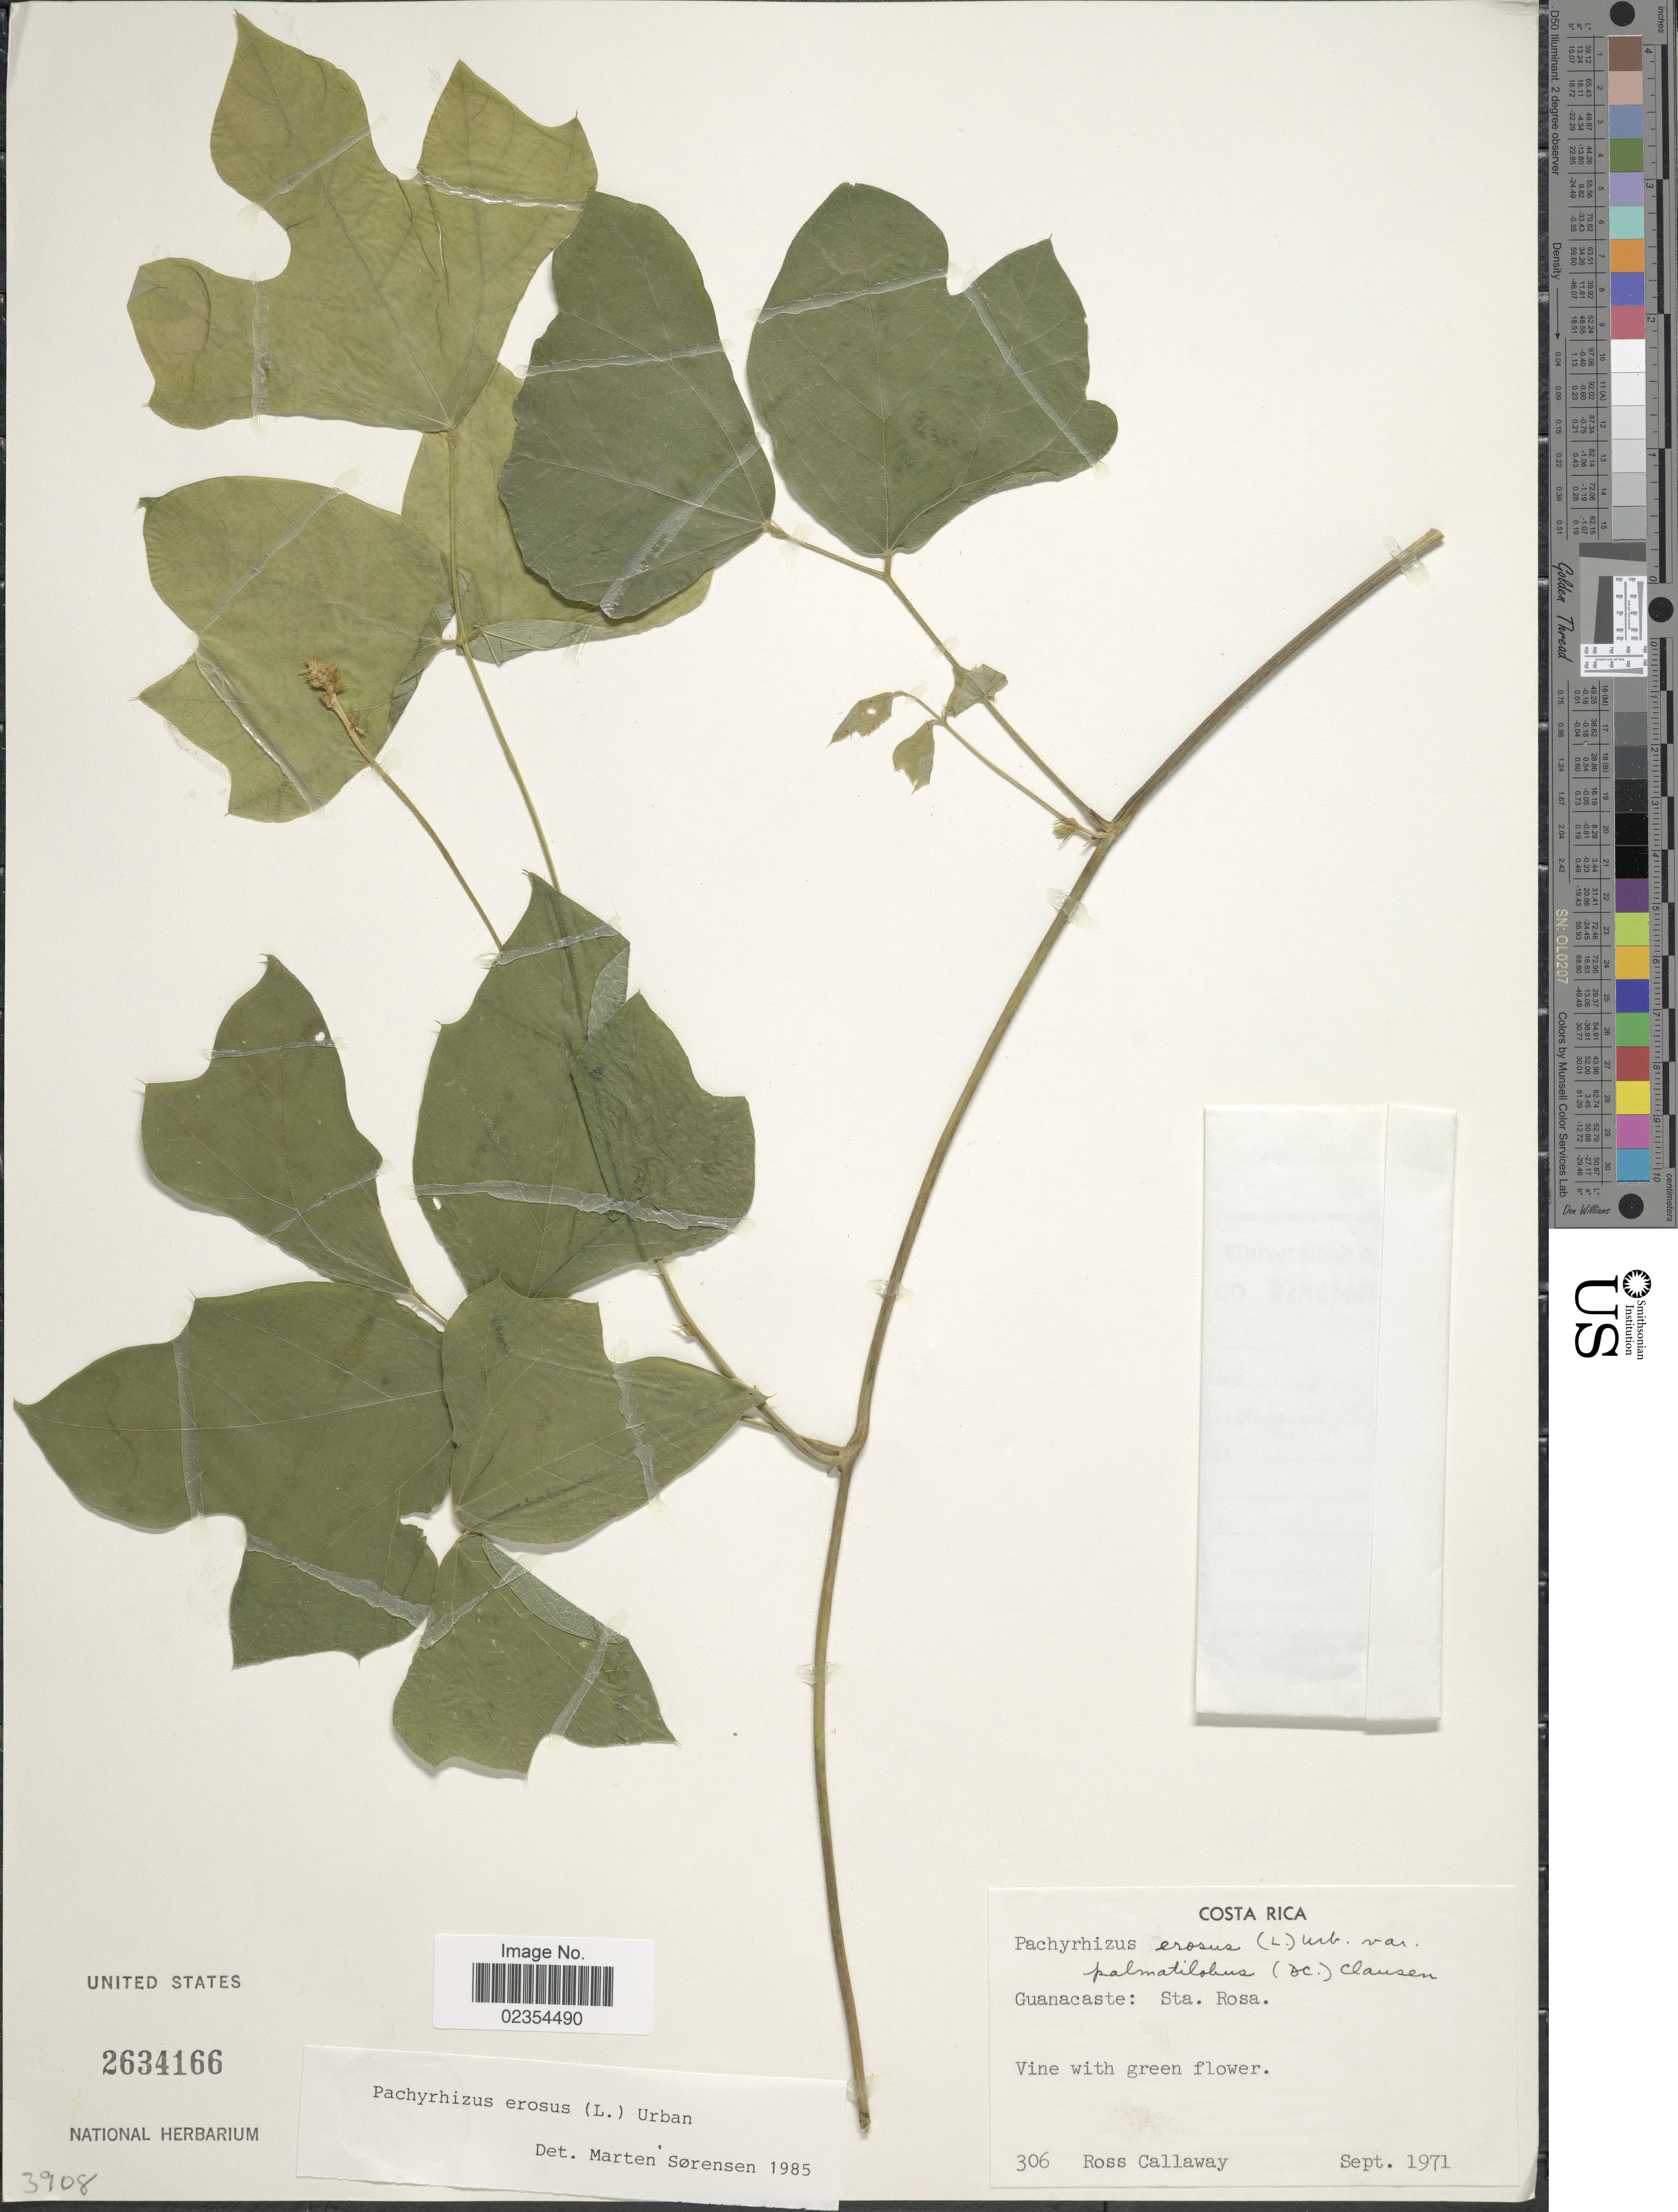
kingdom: Plantae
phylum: Tracheophyta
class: Magnoliopsida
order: Fabales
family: Fabaceae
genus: Pachyrhizus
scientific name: Pachyrhizus erosus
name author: (L.) Urb.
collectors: R. Callaway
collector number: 306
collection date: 1971-09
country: Costa Rica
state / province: Guanacaste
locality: Sta. Rosa.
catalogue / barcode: US 2634166